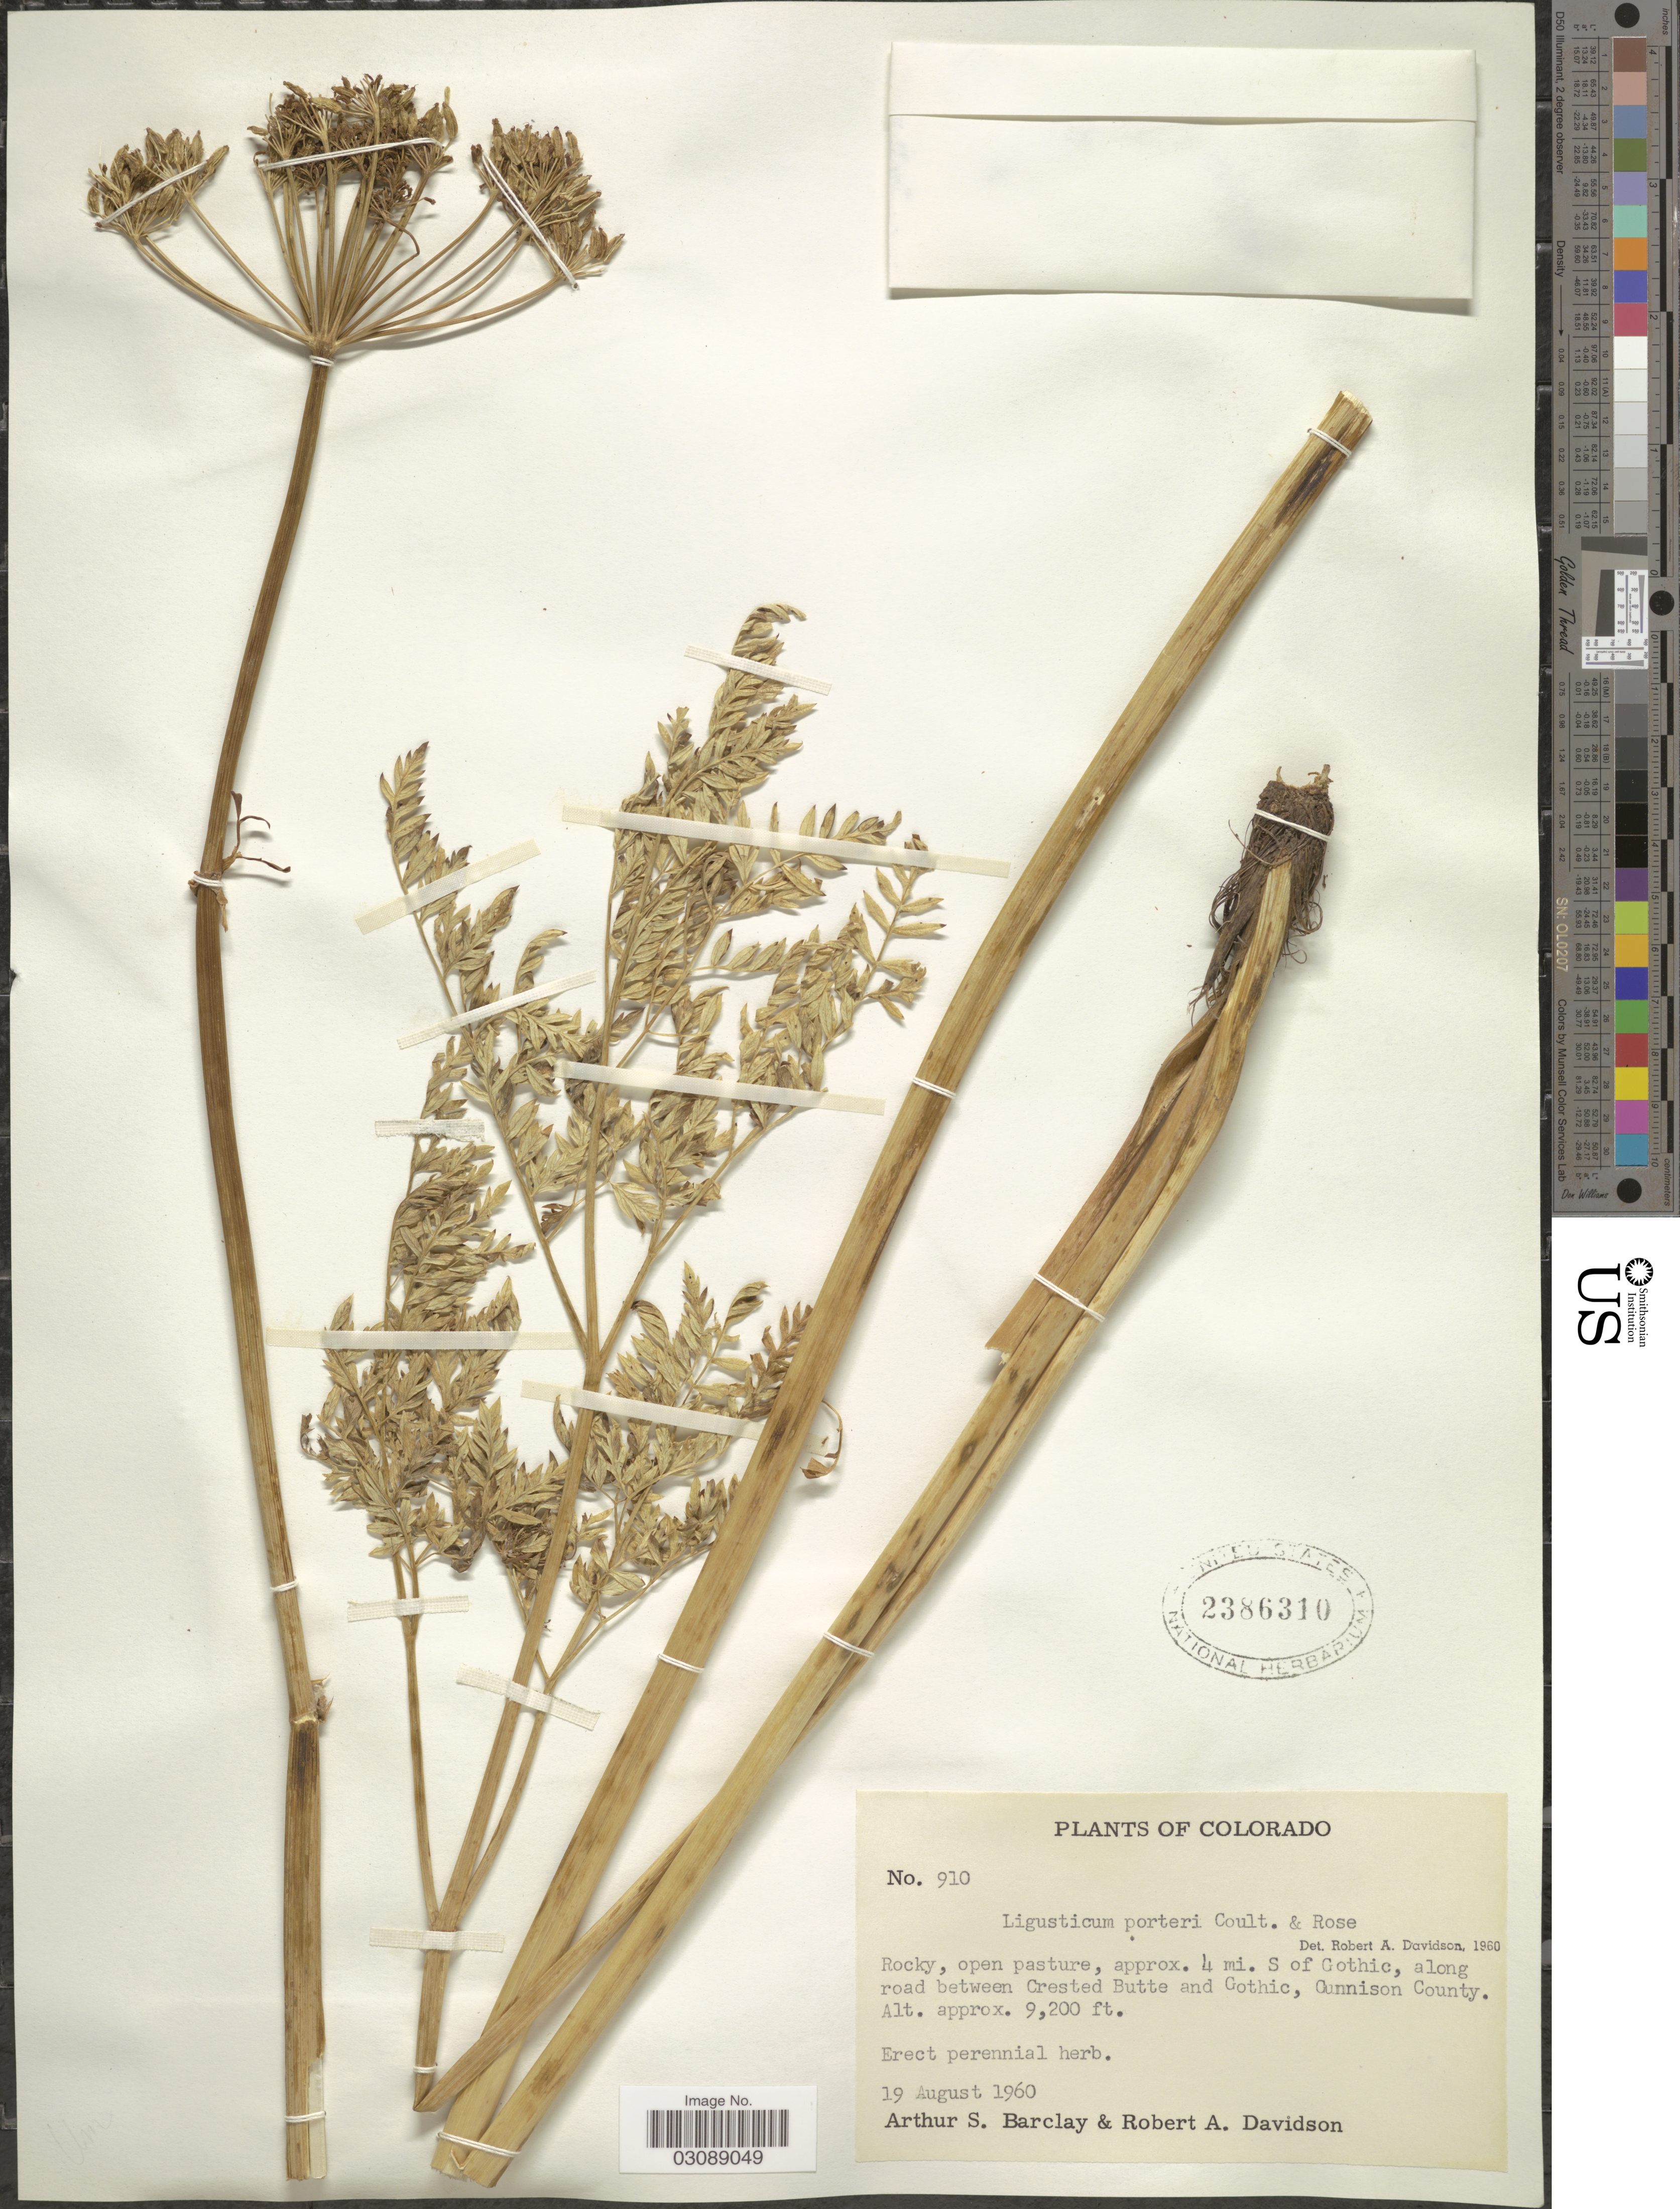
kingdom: Plantae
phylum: Tracheophyta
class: Magnoliopsida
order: Apiales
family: Apiaceae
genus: Ligusticum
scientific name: Ligusticum porteri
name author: J.M. Coult. & Rose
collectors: A. S. Barclay & R. A. Davidson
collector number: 910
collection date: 1960-08-19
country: United States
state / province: Colorado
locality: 4 mi. S of Gothic, along road between Crested Butte and Gothic, Gunnison County.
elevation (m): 2804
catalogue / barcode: US 2386310